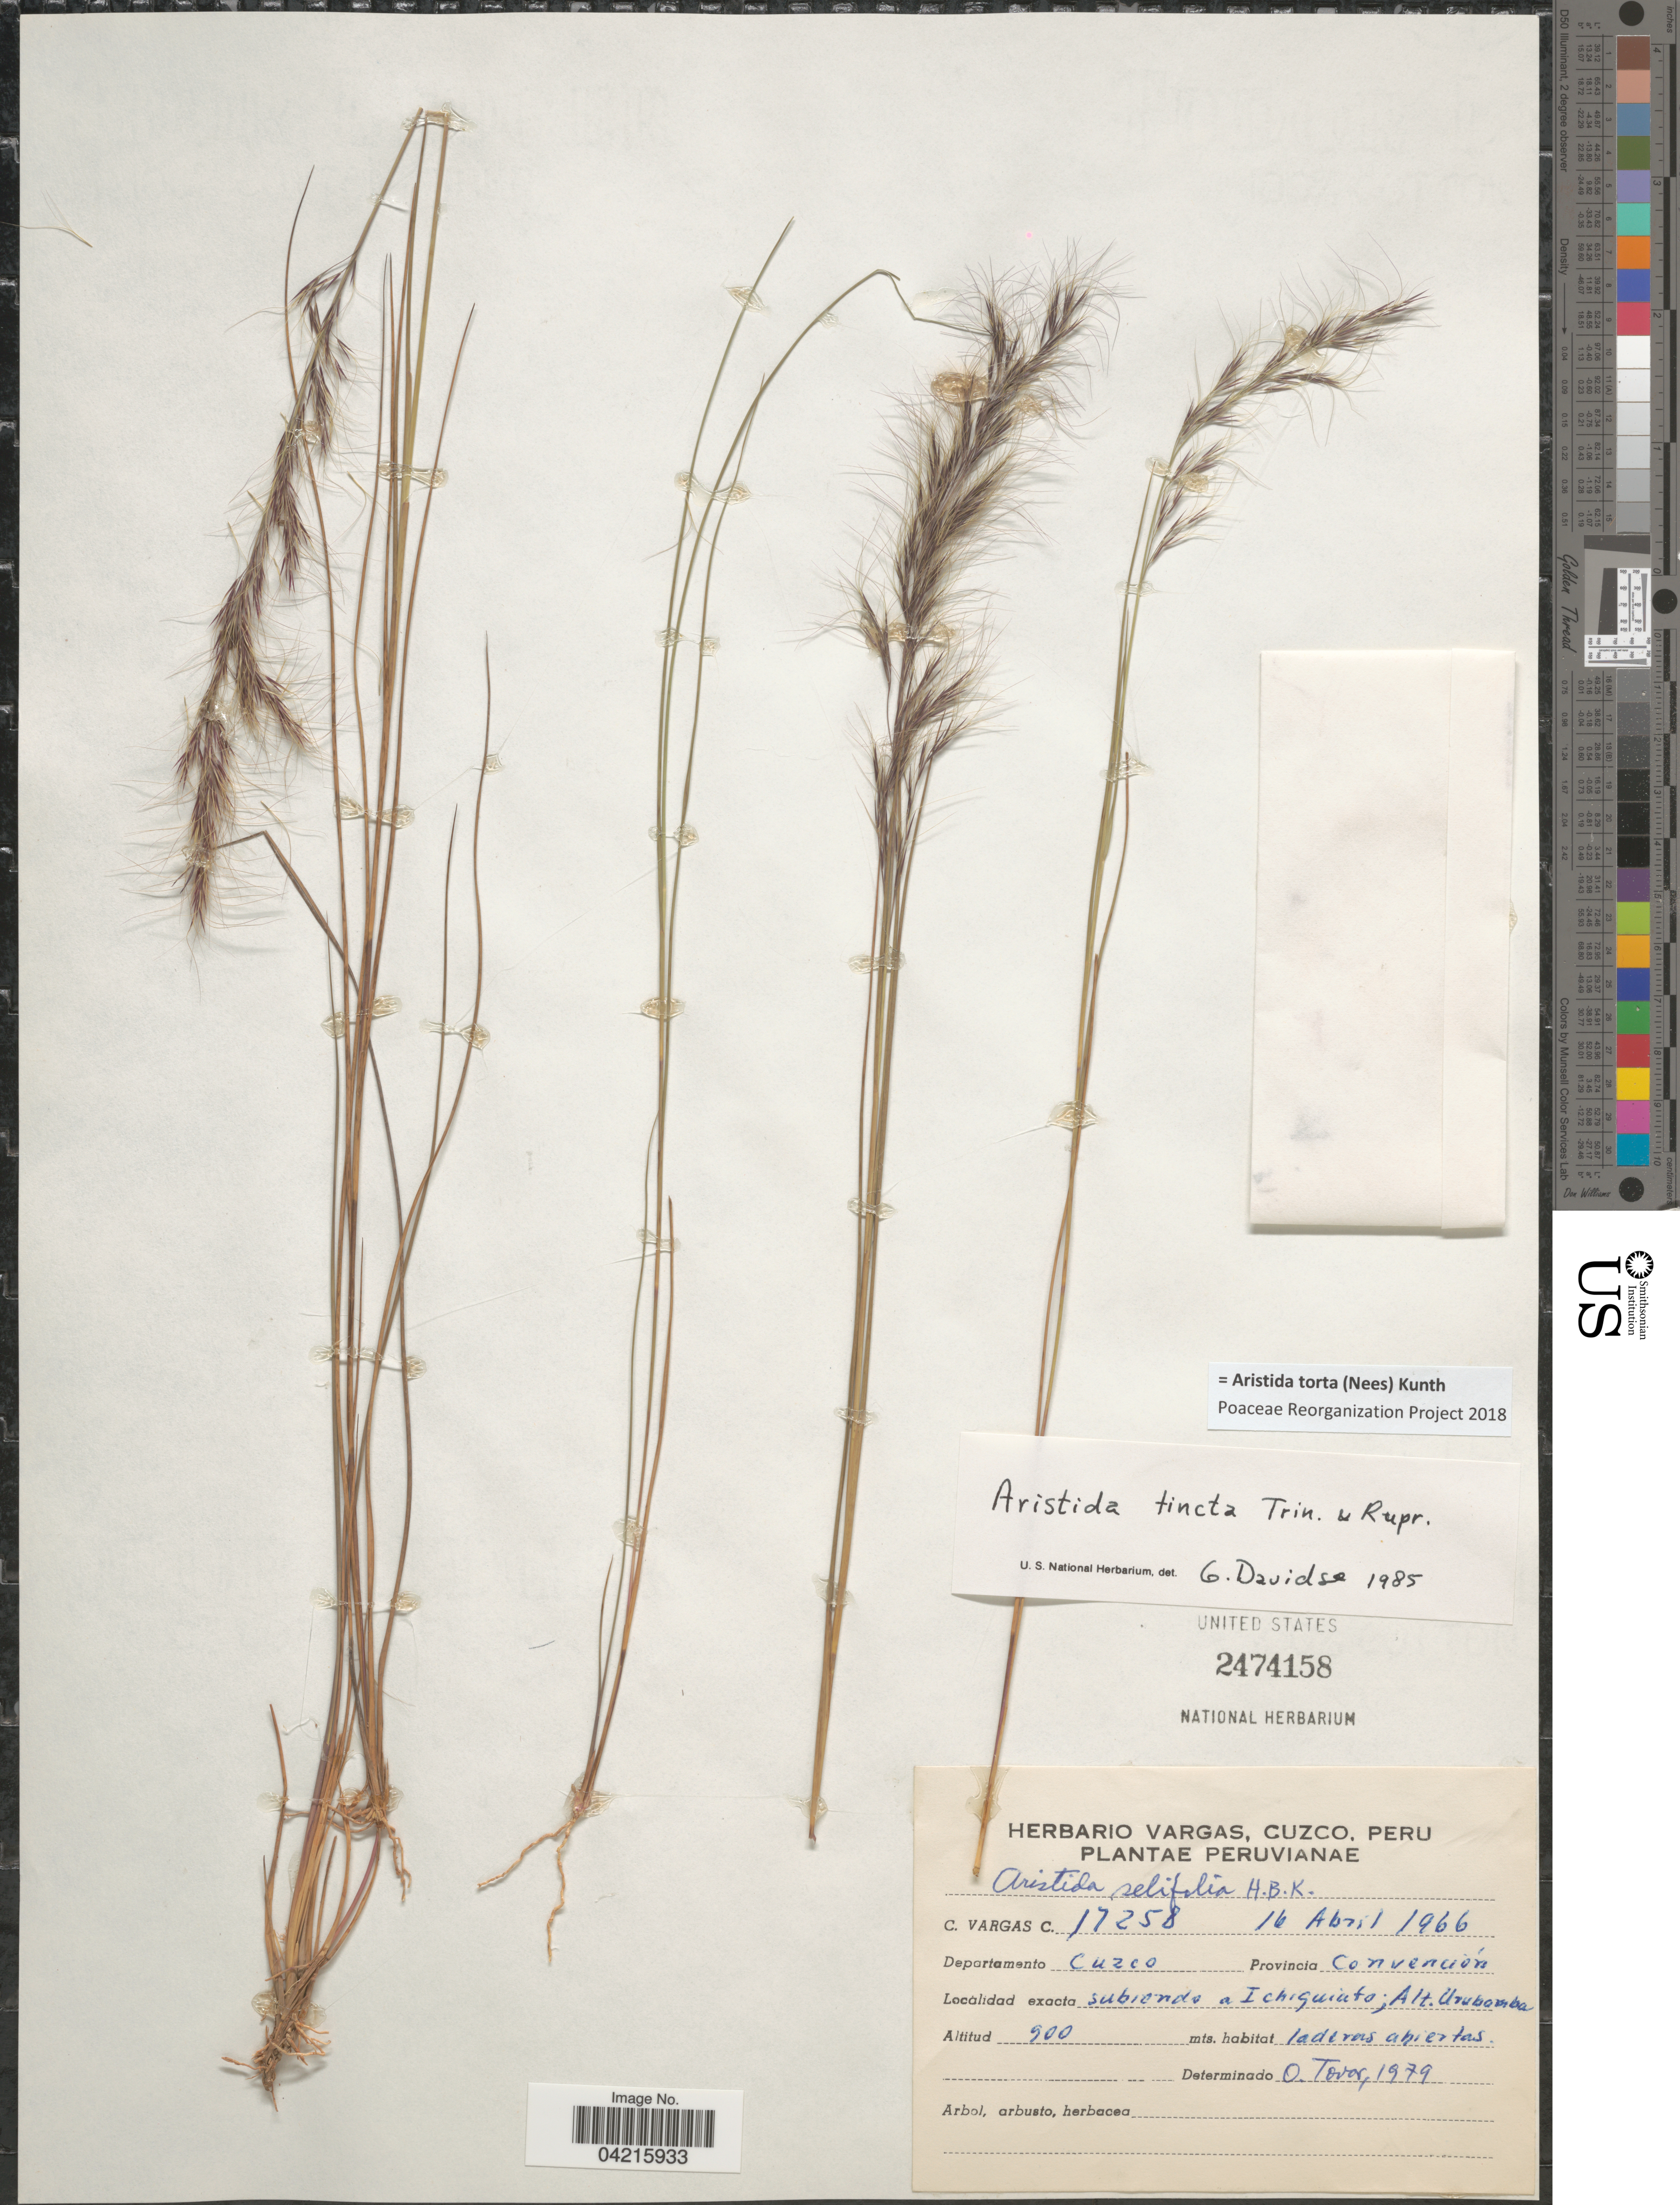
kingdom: Plantae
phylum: Tracheophyta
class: Liliopsida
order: Poales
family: Poaceae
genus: Aristida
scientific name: Aristida torta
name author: (Nees) Kunth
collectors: C. Vargas Calderón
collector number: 17258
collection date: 1966-04-16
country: Peru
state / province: Cusco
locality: Subiendo a Ichiquiato; Alt. Urubamba, Provincia Convención, Departamento Cuzco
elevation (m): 900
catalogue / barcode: US 2474158